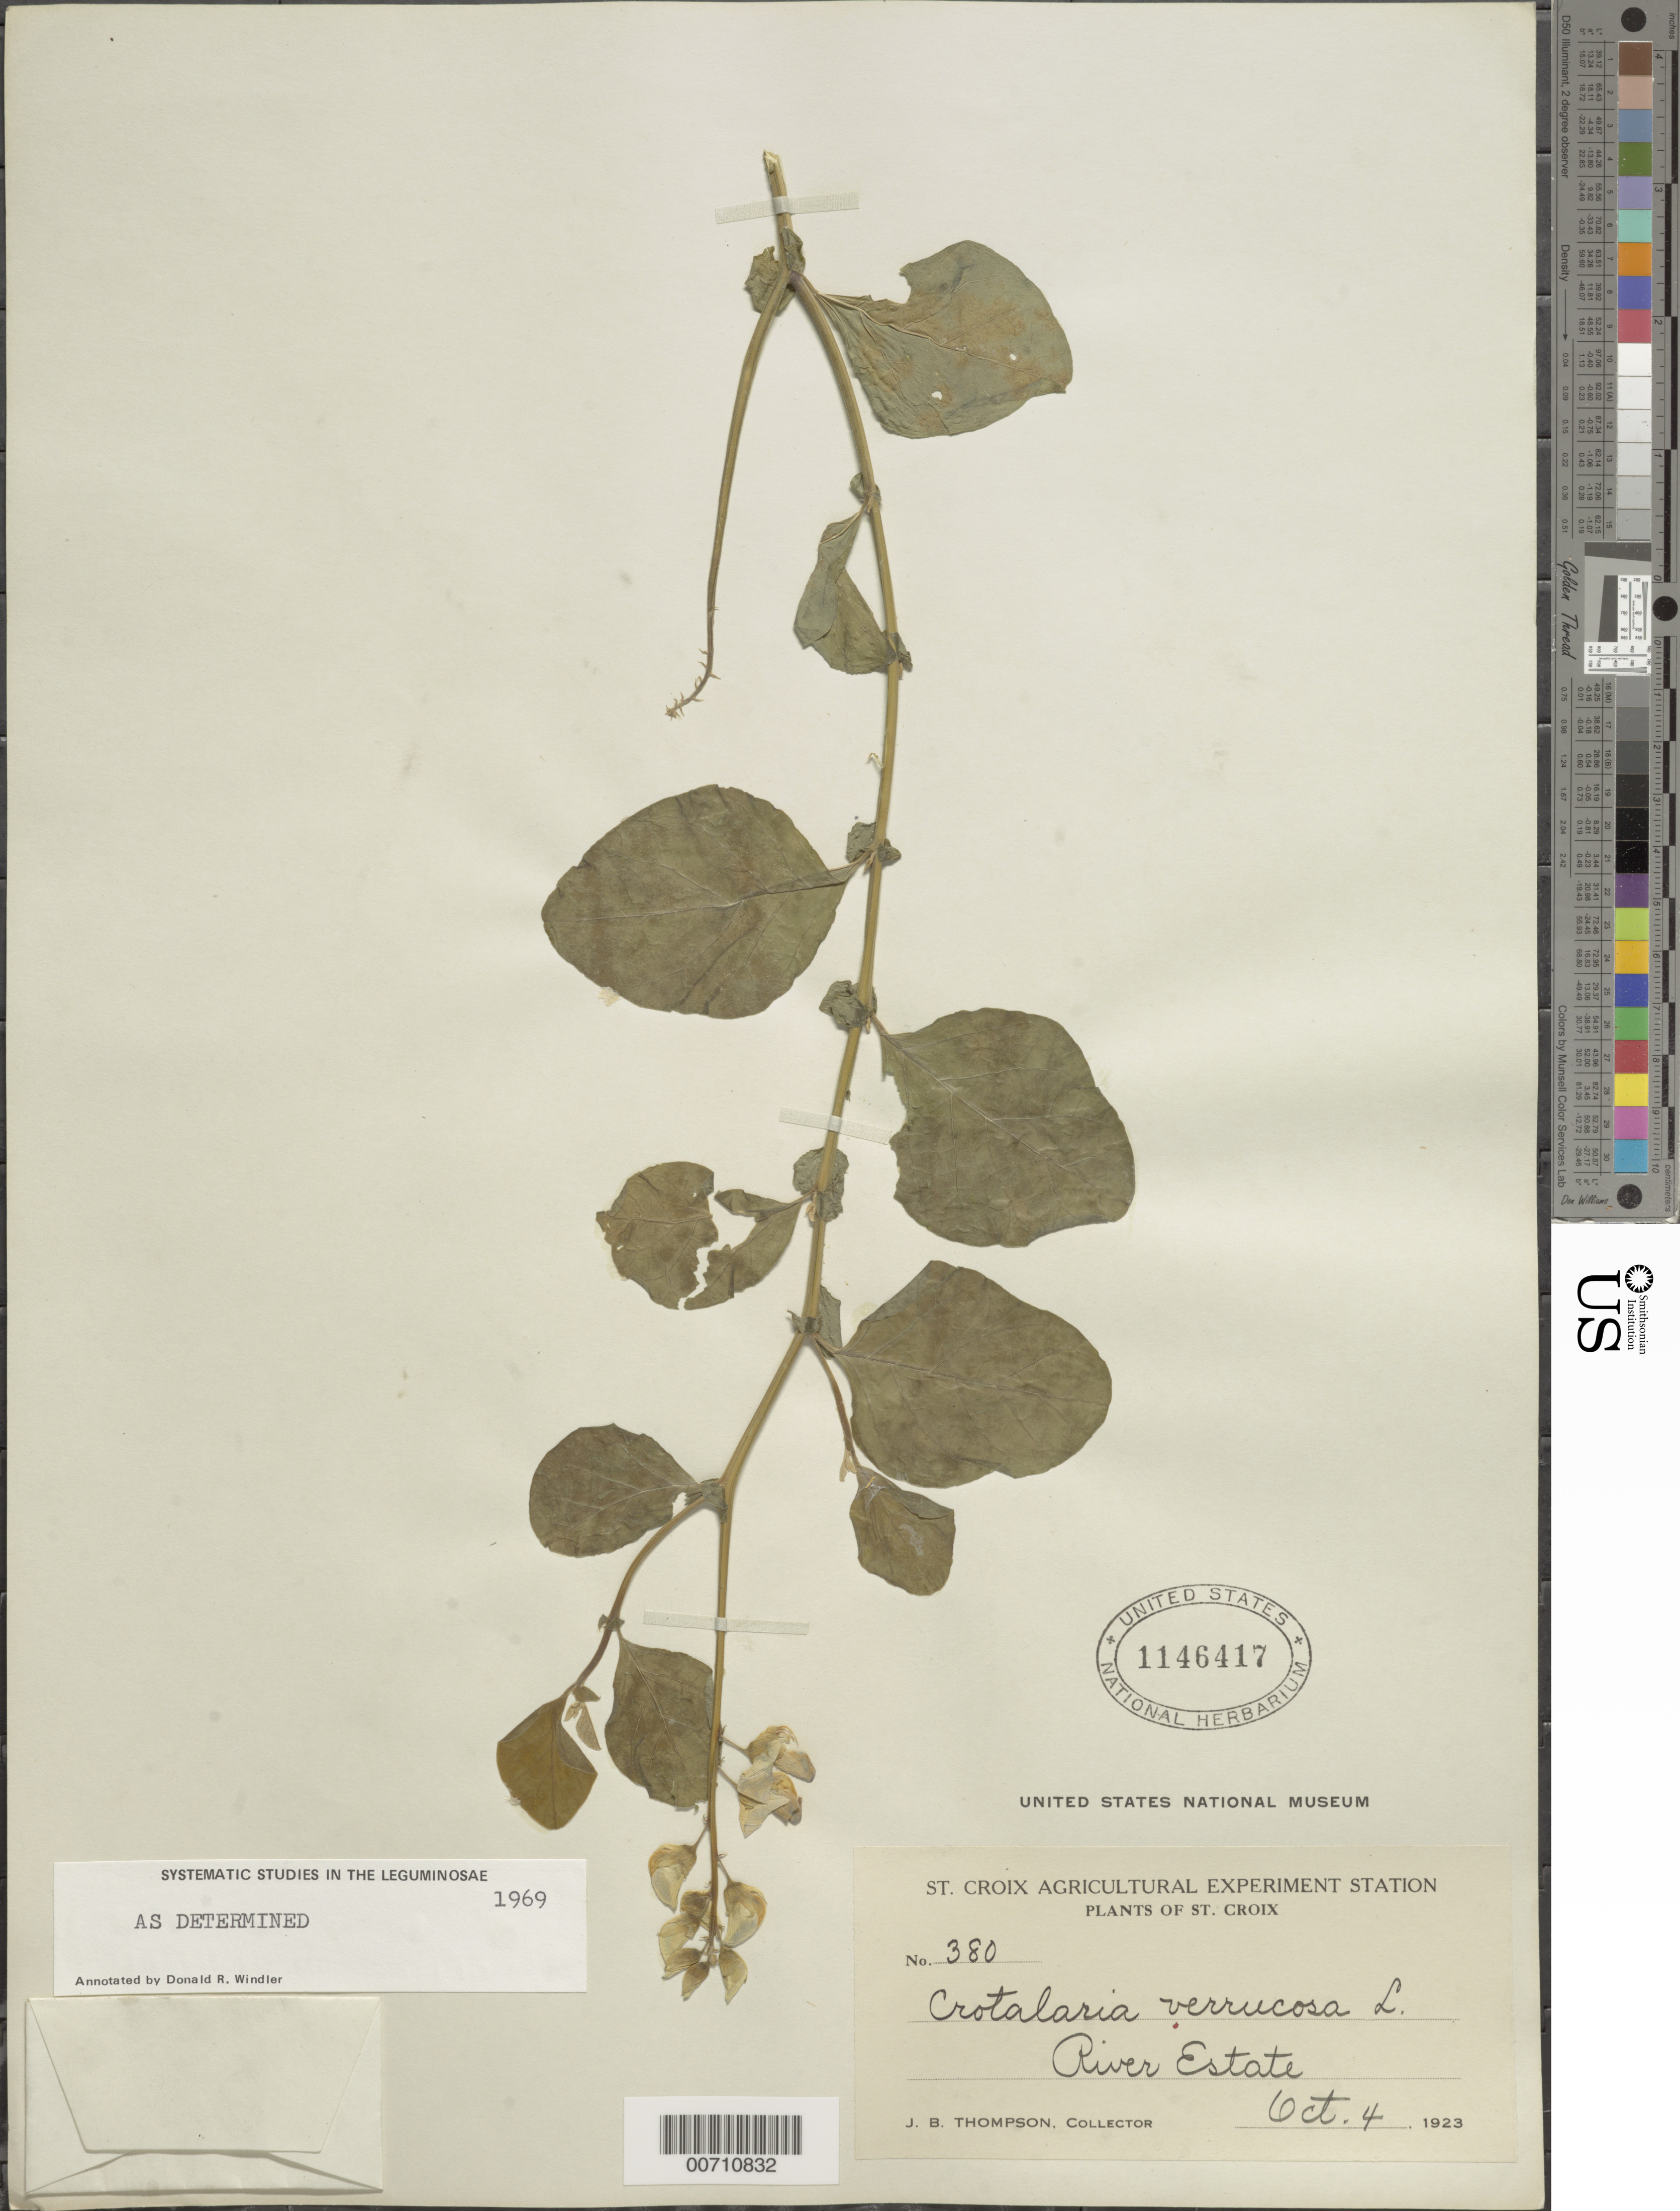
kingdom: Plantae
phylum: Tracheophyta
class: Magnoliopsida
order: Fabales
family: Fabaceae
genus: Crotalaria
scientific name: Crotalaria verrucosa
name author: L.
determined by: Windler, D. R.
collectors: J. B. Thompson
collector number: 380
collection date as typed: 04 Oct 1923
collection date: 1923-10-04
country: U.S. Virgin Islands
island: St. Croix Island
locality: River Estate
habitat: River Estate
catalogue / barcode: US 1146417